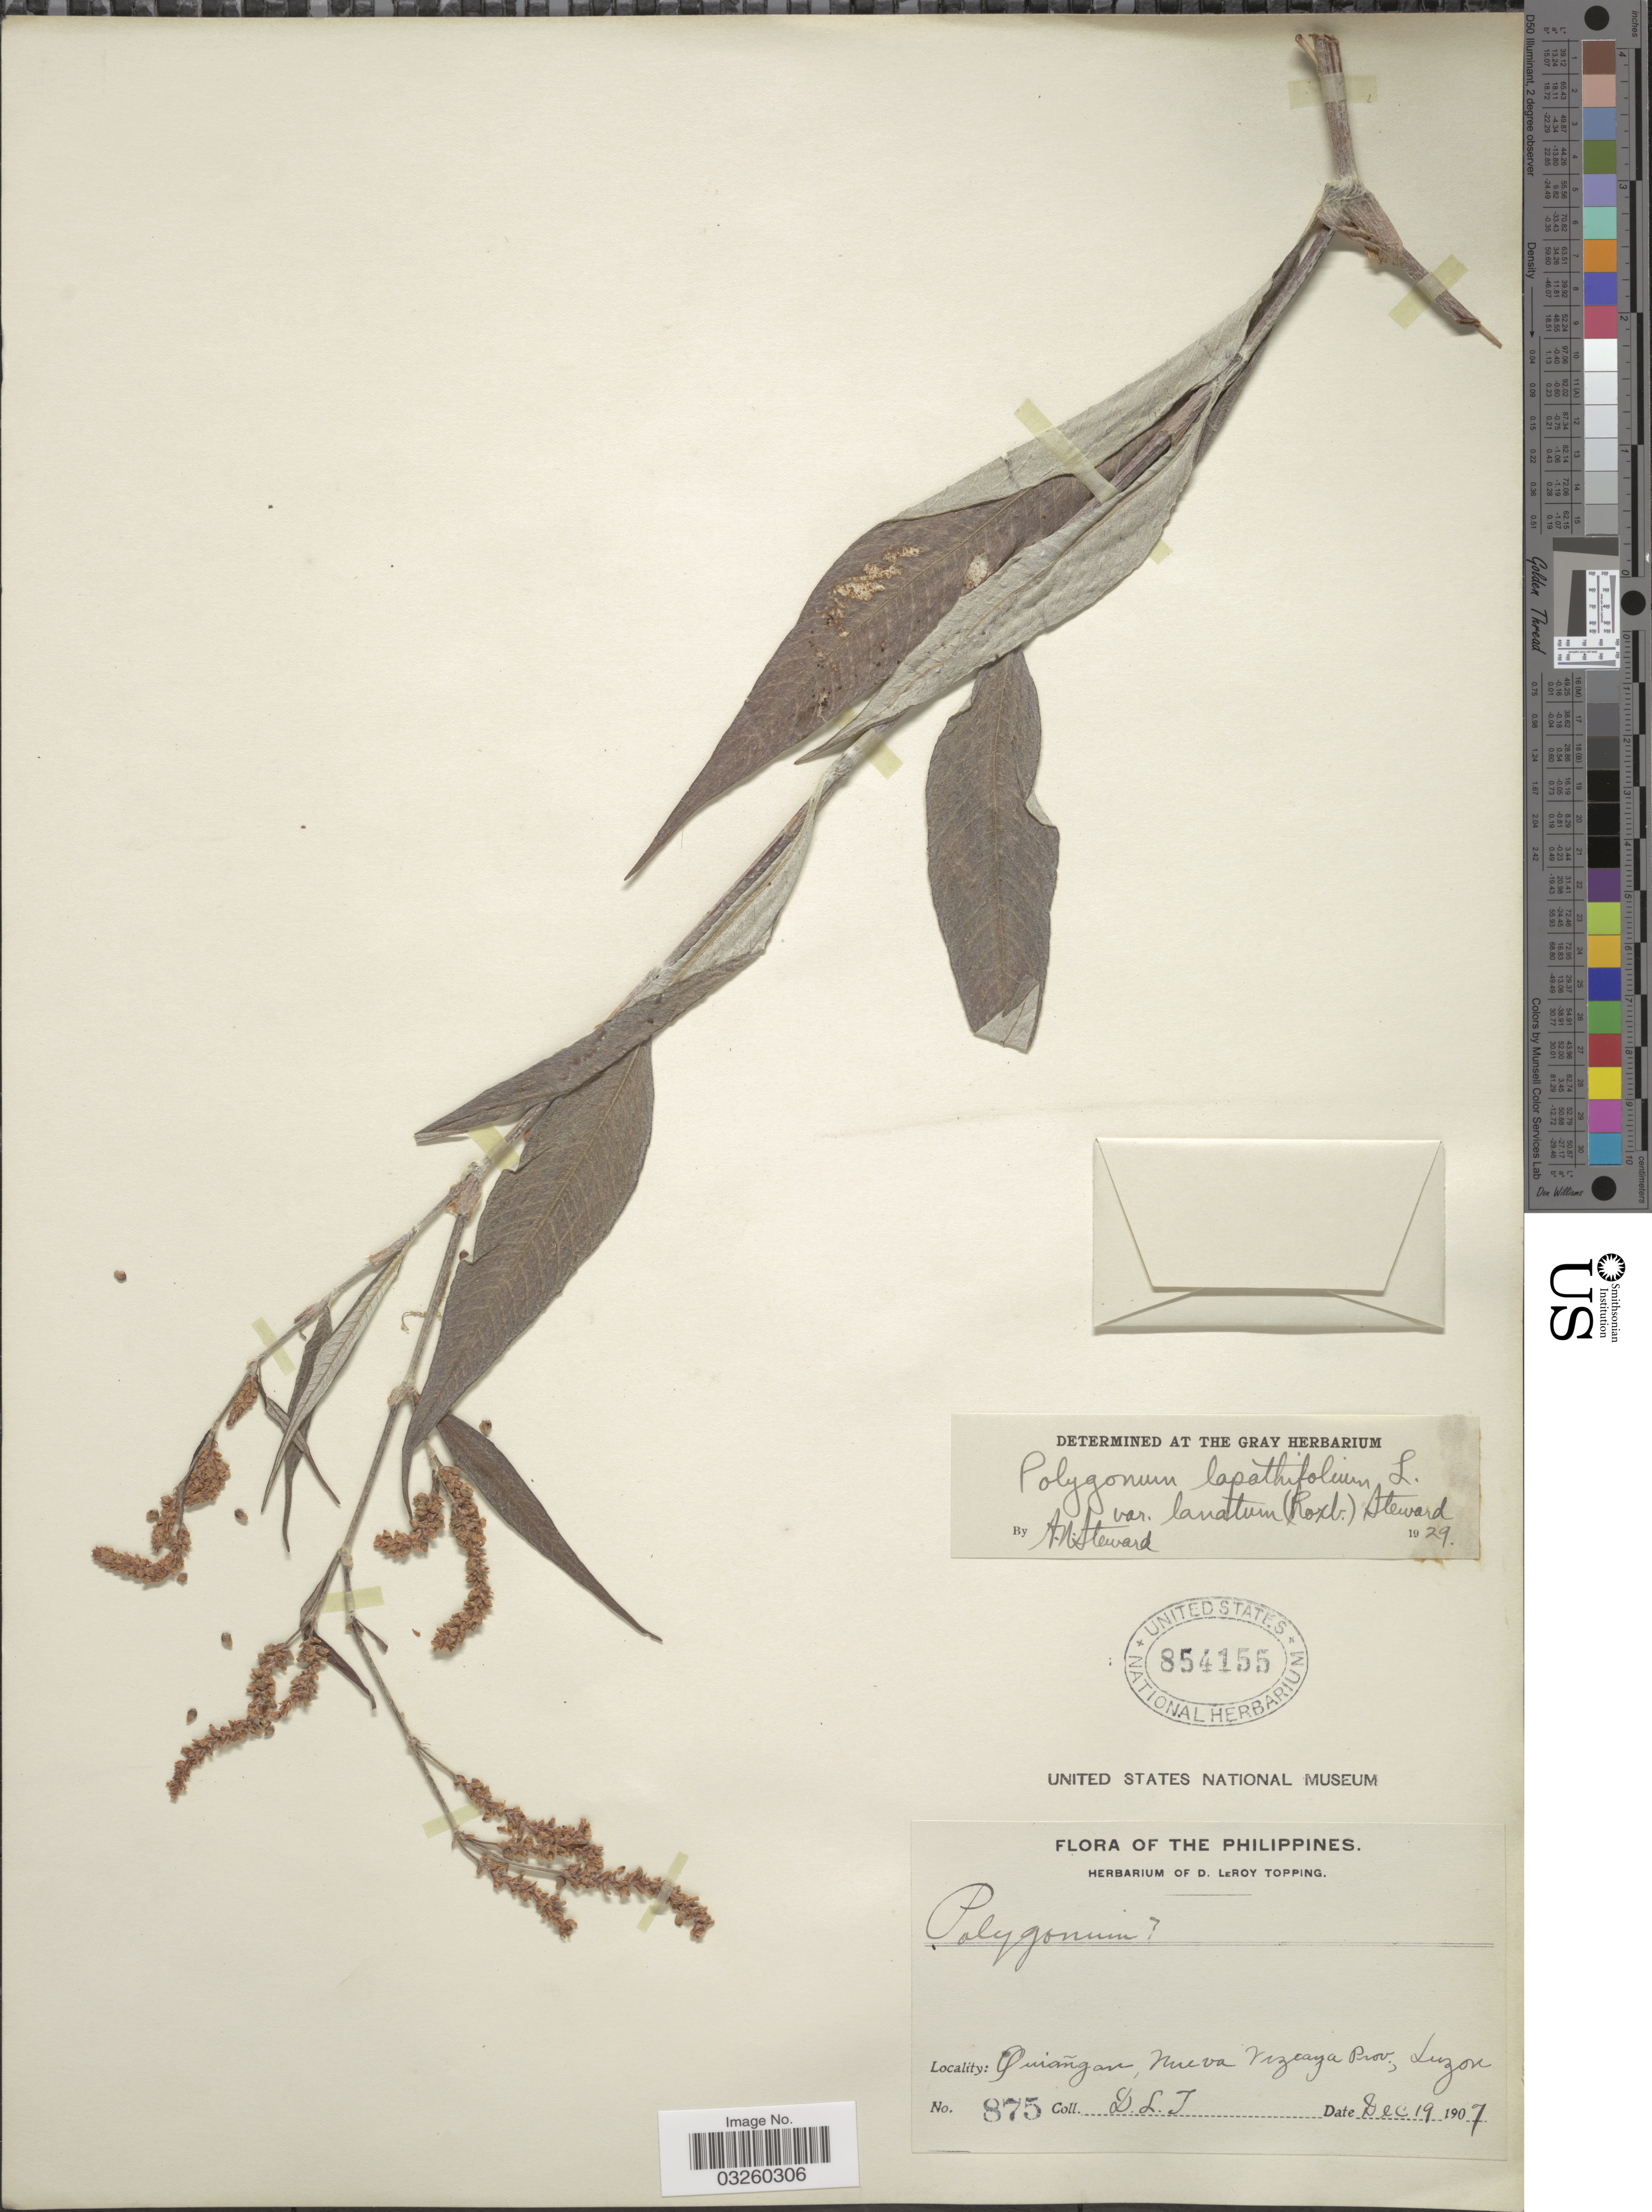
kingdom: Plantae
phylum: Tracheophyta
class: Magnoliopsida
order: Caryophyllales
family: Polygonaceae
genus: Polygonum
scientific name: Polygonum lapathifolium var. lanatum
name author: (Roxb.) Steward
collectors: D. L. Topping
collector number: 875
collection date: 1907-12-19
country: Philippines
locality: Quiañgan, Nueva Vizcaya Prov., Luzon.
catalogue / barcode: US 854155